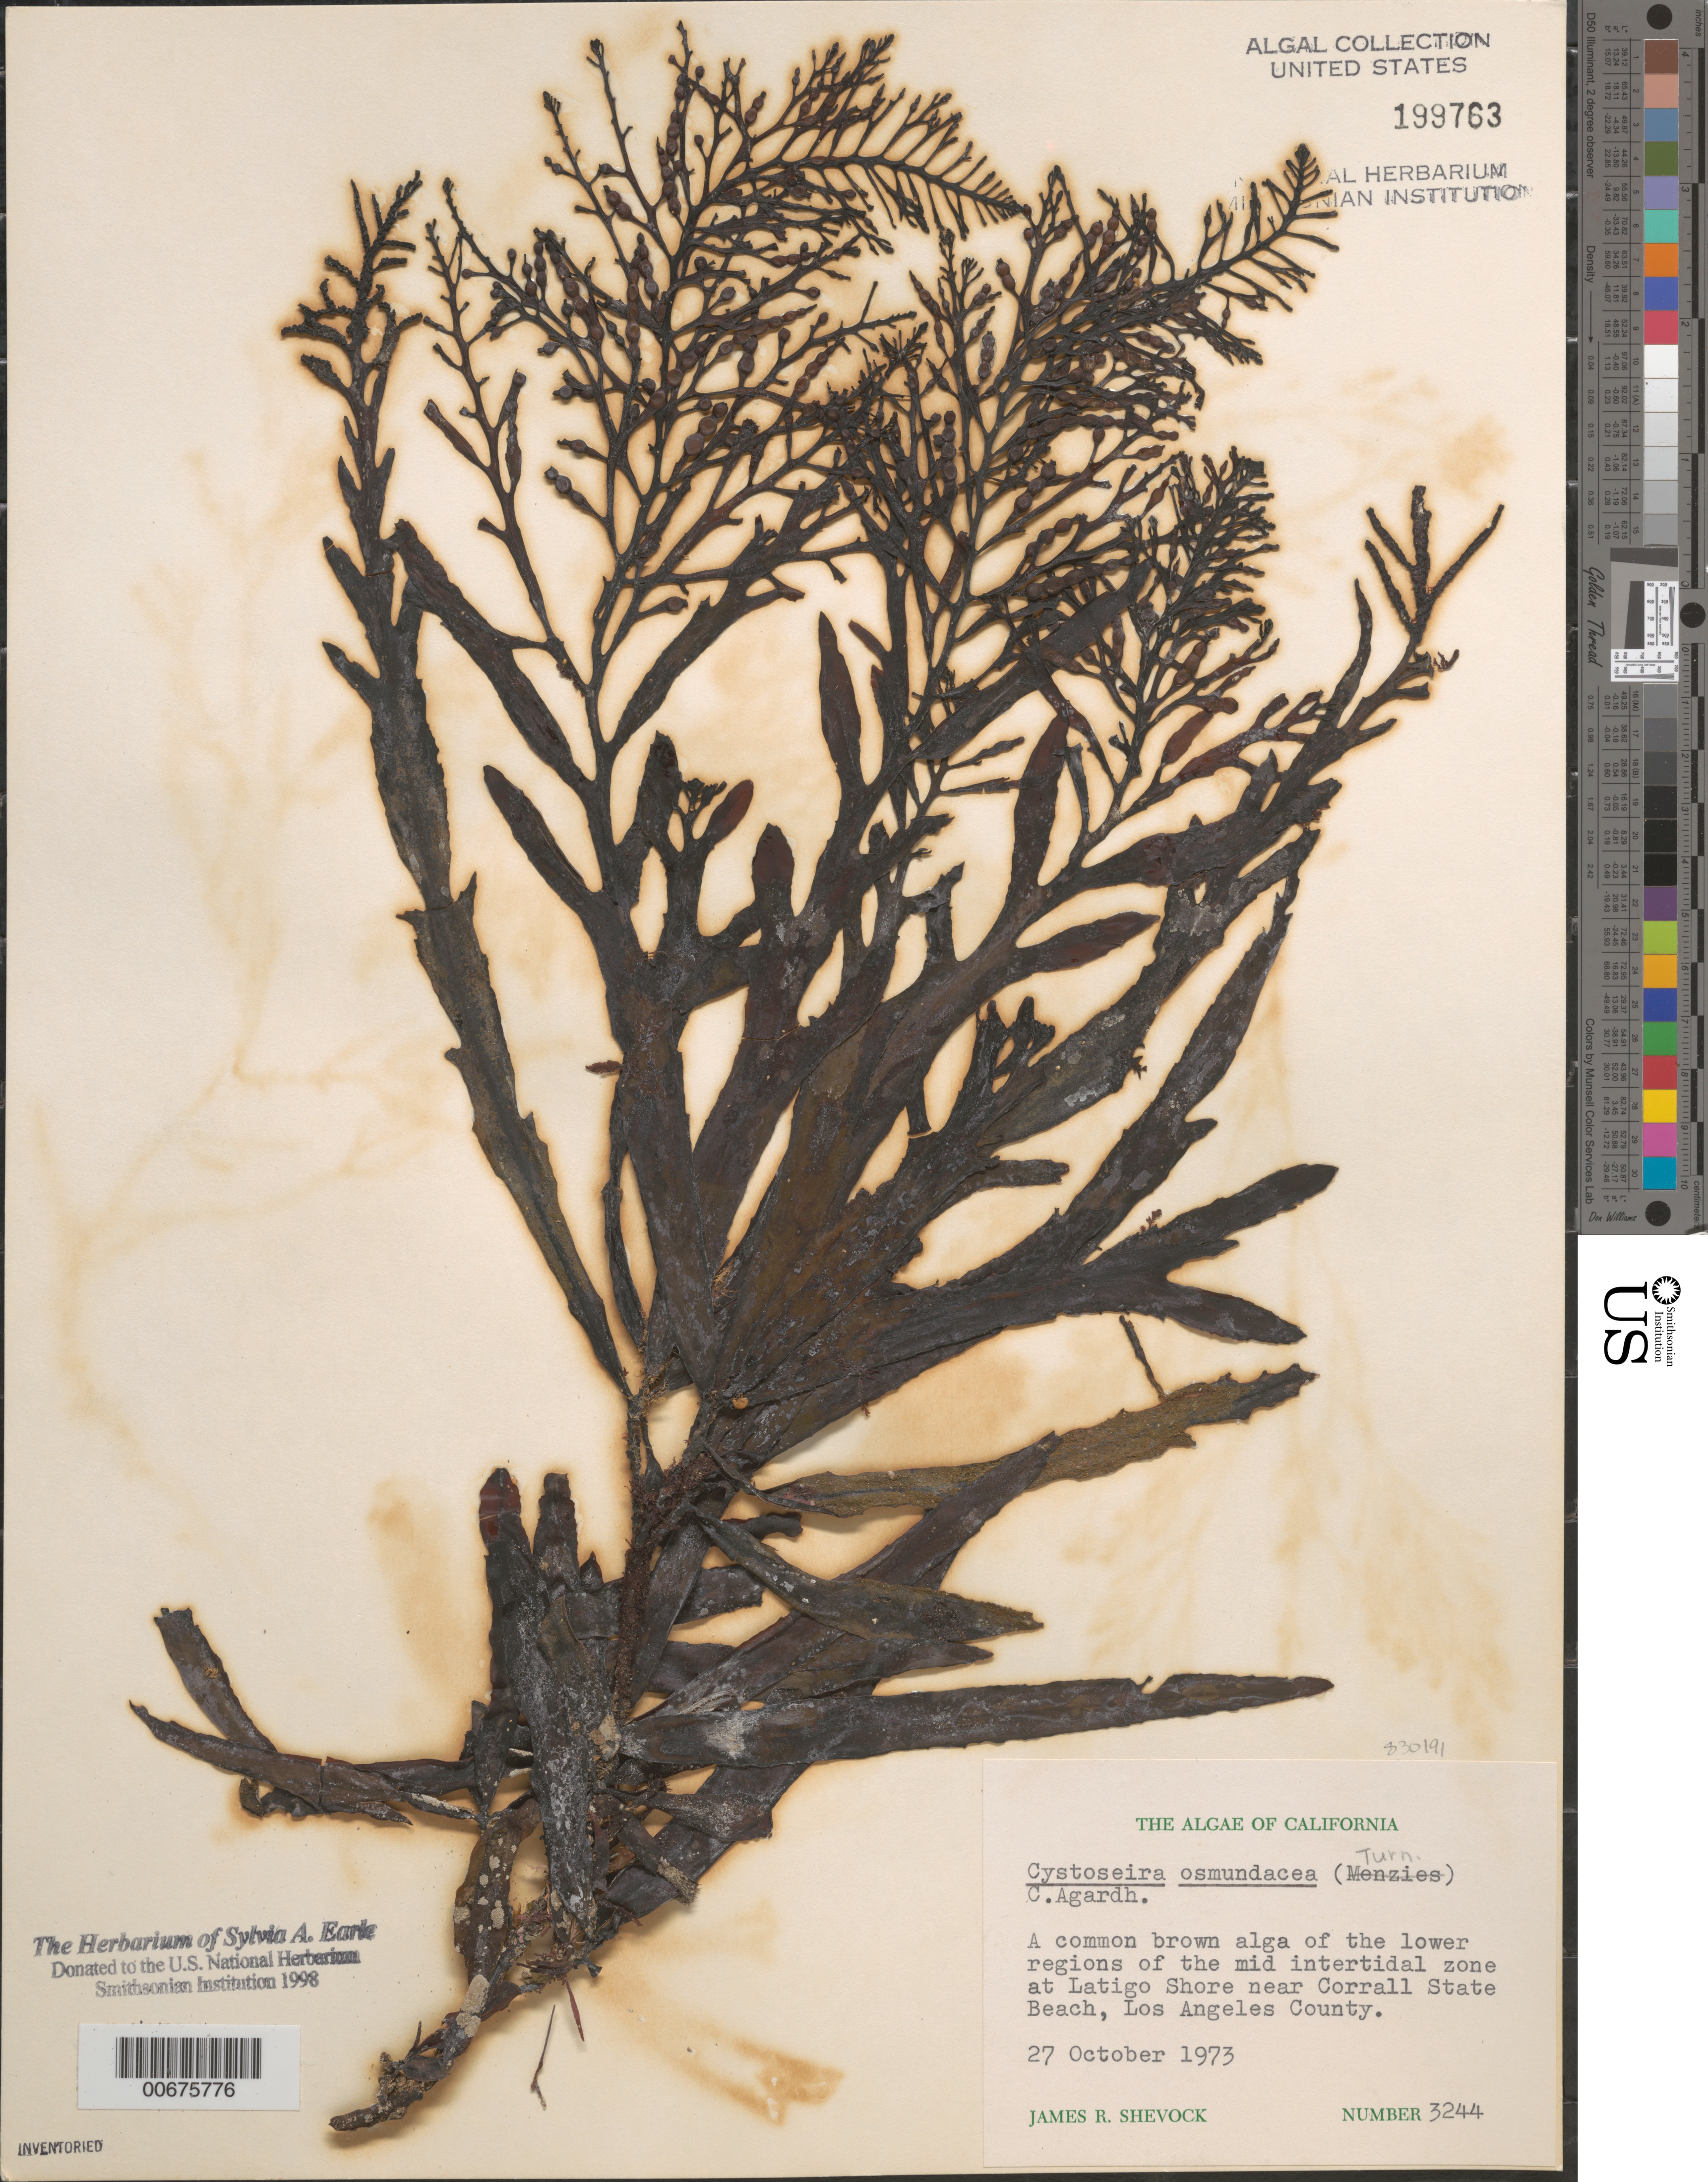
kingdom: Chromista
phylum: Ochrophyta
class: Phaeophyceae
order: Fucales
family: Sargassaceae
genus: Cystoseira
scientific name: Cystoseira osmundacea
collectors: J. R. Shevock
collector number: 3244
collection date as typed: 27 Oct 1973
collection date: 1973-10-27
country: United States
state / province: California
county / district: Los Angeles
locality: Latigo Shore, near Corral State Beach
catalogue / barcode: US 199763